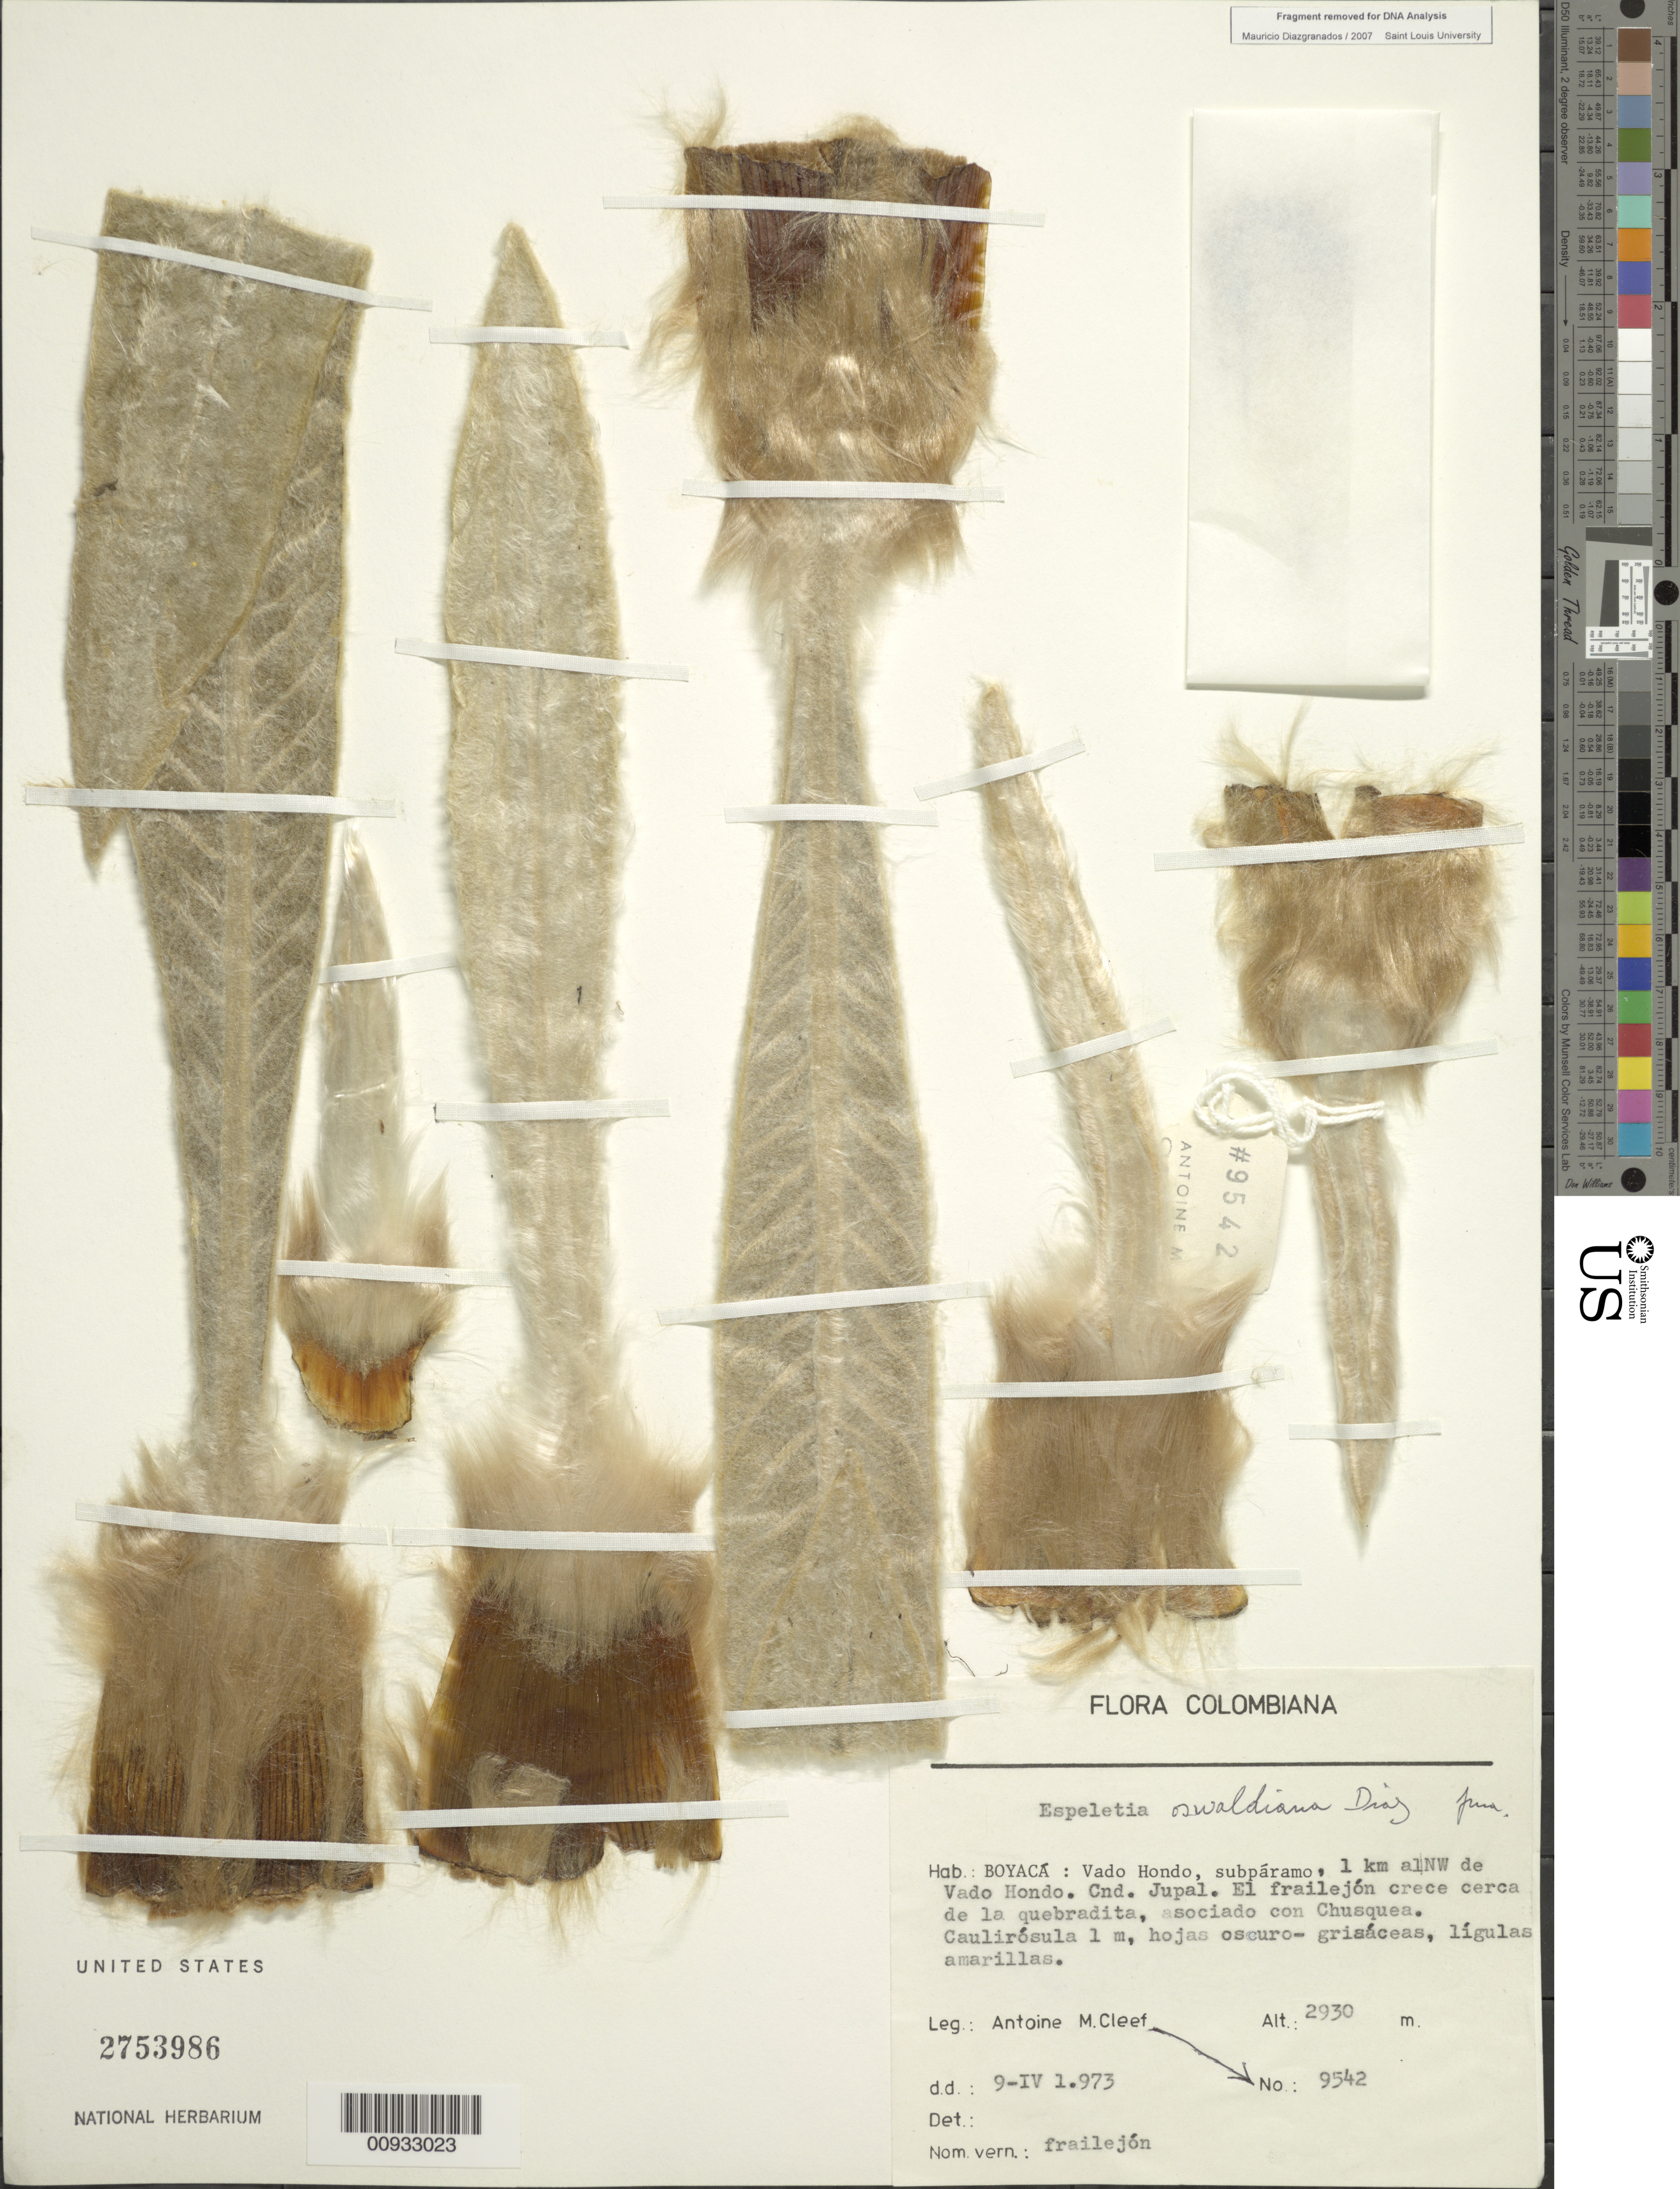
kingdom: Plantae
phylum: Tracheophyta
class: Magnoliopsida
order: Asterales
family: Asteraceae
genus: Espeletia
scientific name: Espeletia oswaldiana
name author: S. Díaz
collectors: A. M. Cleef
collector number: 9542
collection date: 1973-04-09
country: Colombia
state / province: Boyacá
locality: Vado Hondo, 1 km al NW de Vado Hondo, Cnd. Jupal, el frailejon crece cerca de la quebradita, asociado con Chusquea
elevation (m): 2930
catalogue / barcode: US 2753986